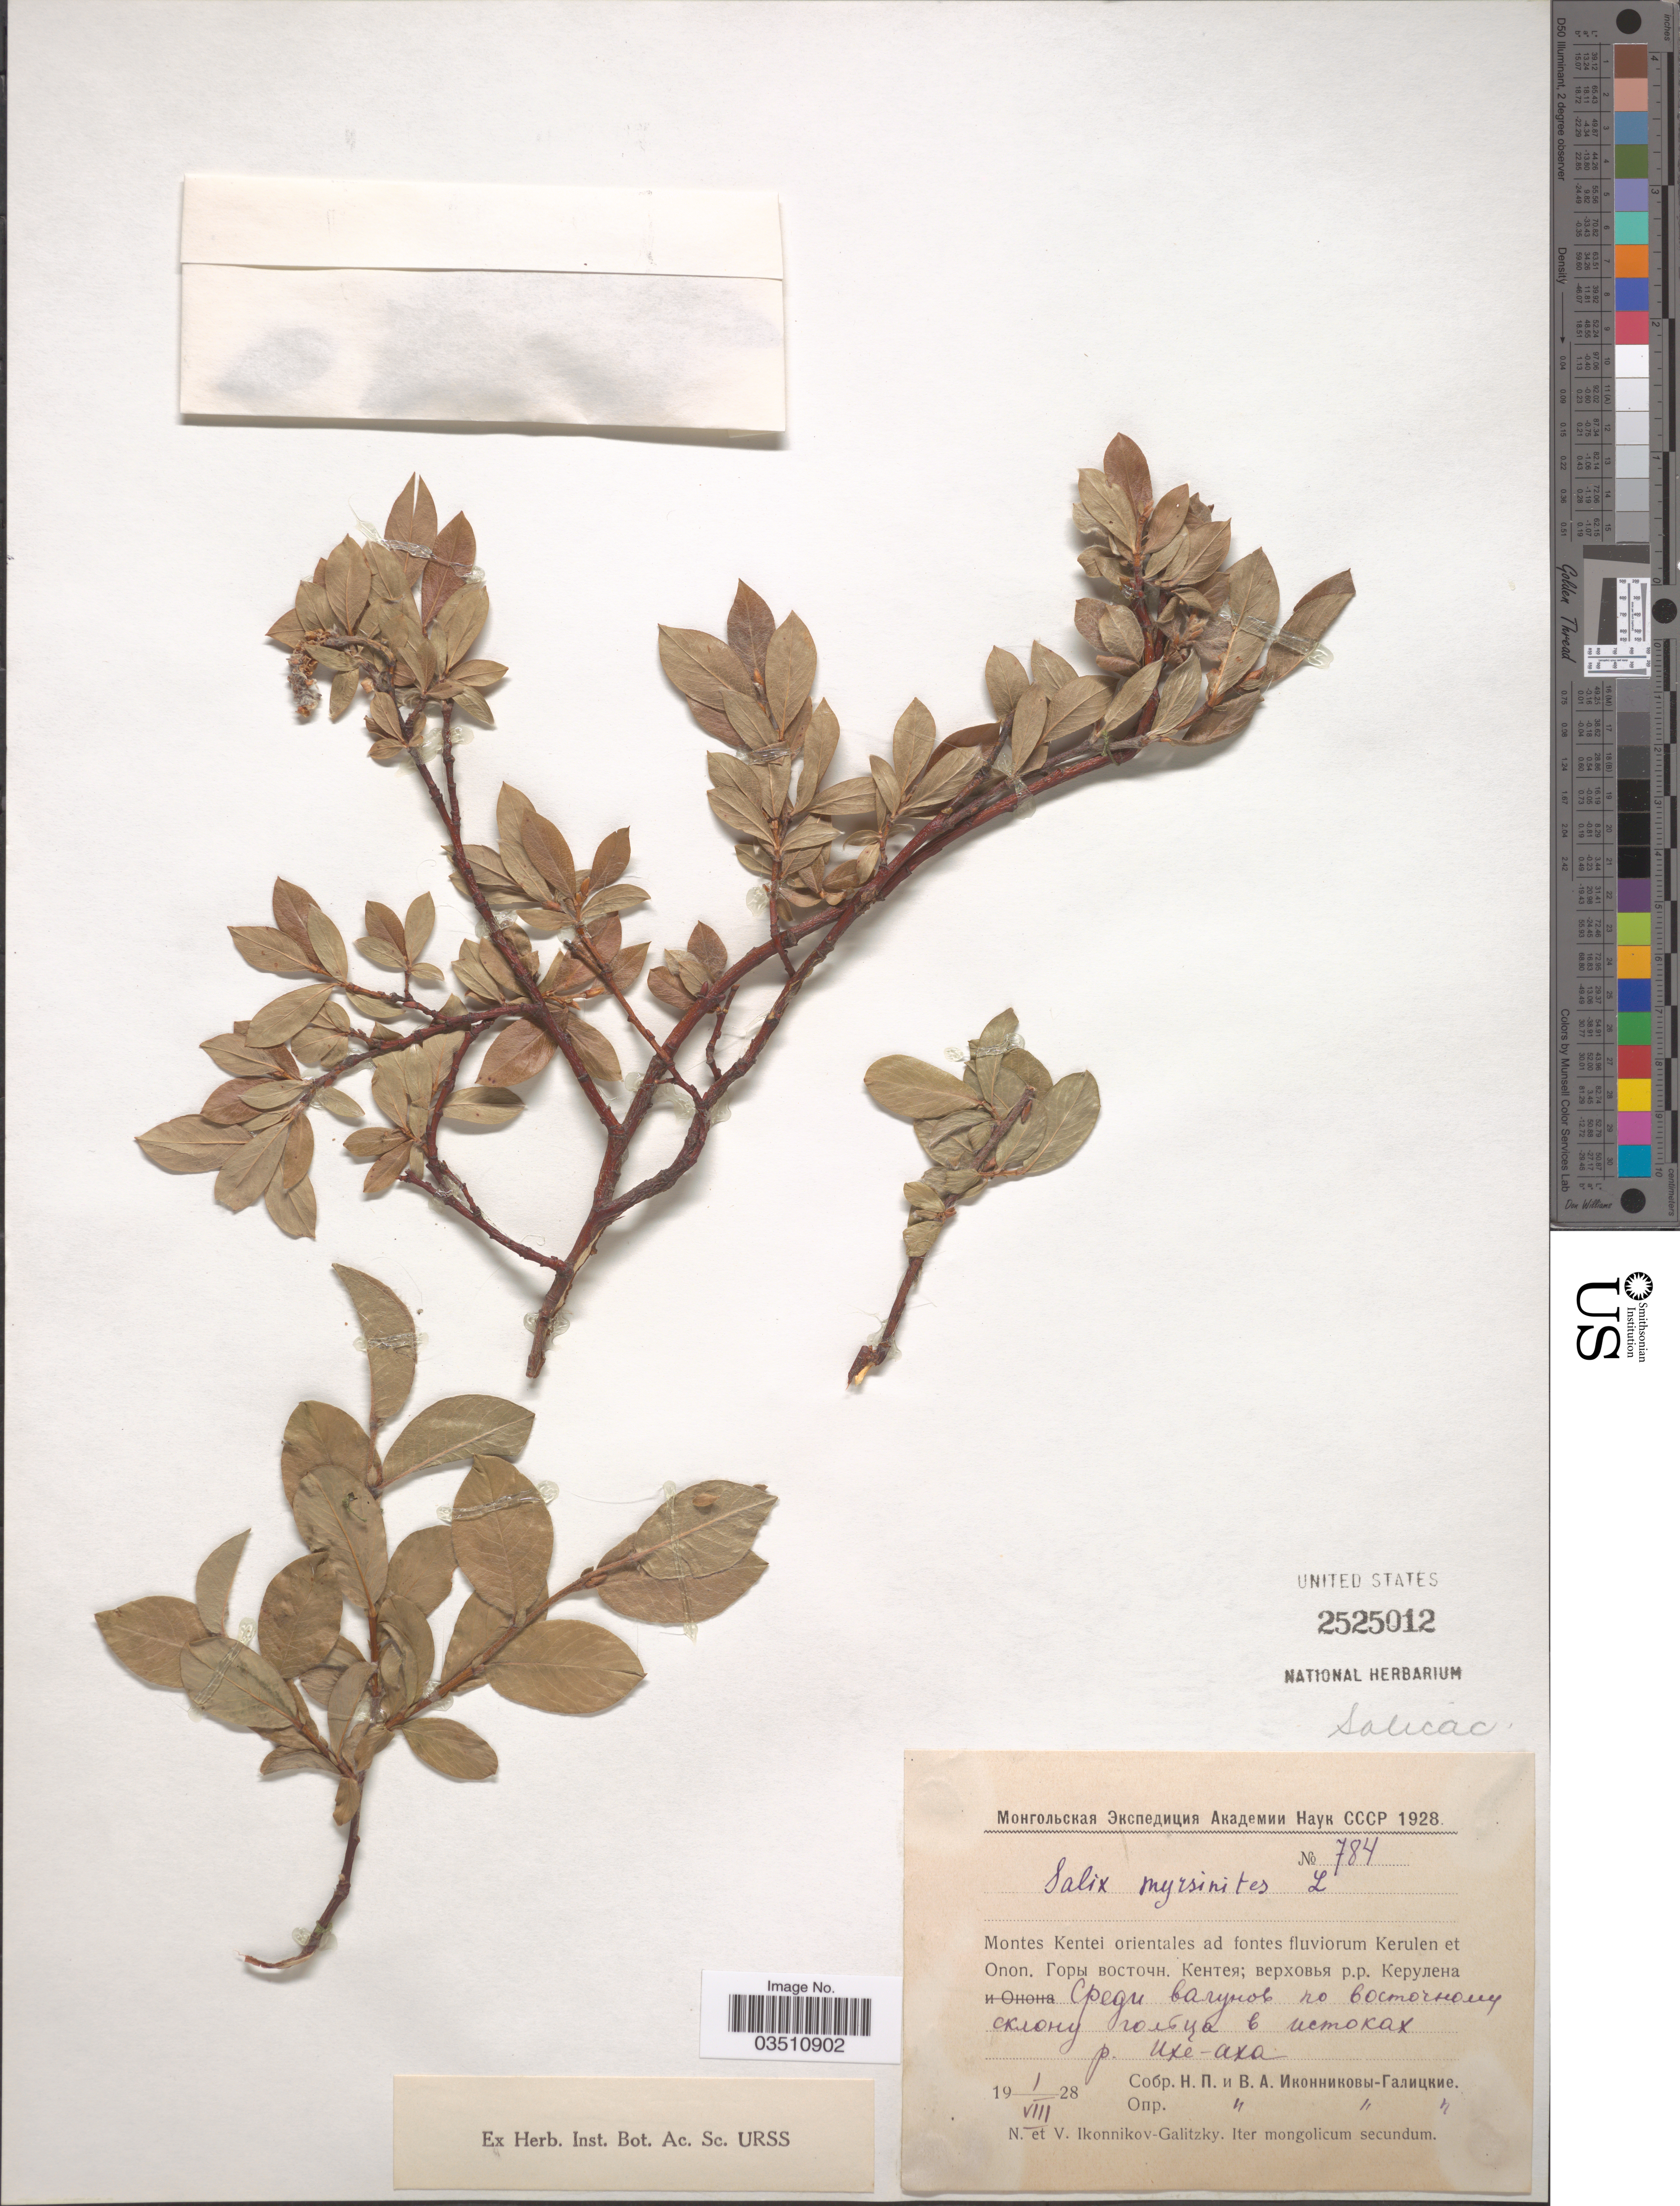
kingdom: Plantae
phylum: Tracheophyta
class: Magnoliopsida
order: Malpighiales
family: Salicaceae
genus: Salix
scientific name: Salix myrsinites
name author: L.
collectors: N. P. Ikonnikov-Galitzky & V. Ikonnikov-Galitzky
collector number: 784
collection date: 1928-08-01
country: Mongolia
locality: Montes Kentei orientales ad fontes fluviorum Kerulen et Onon.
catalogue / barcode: US 2525012